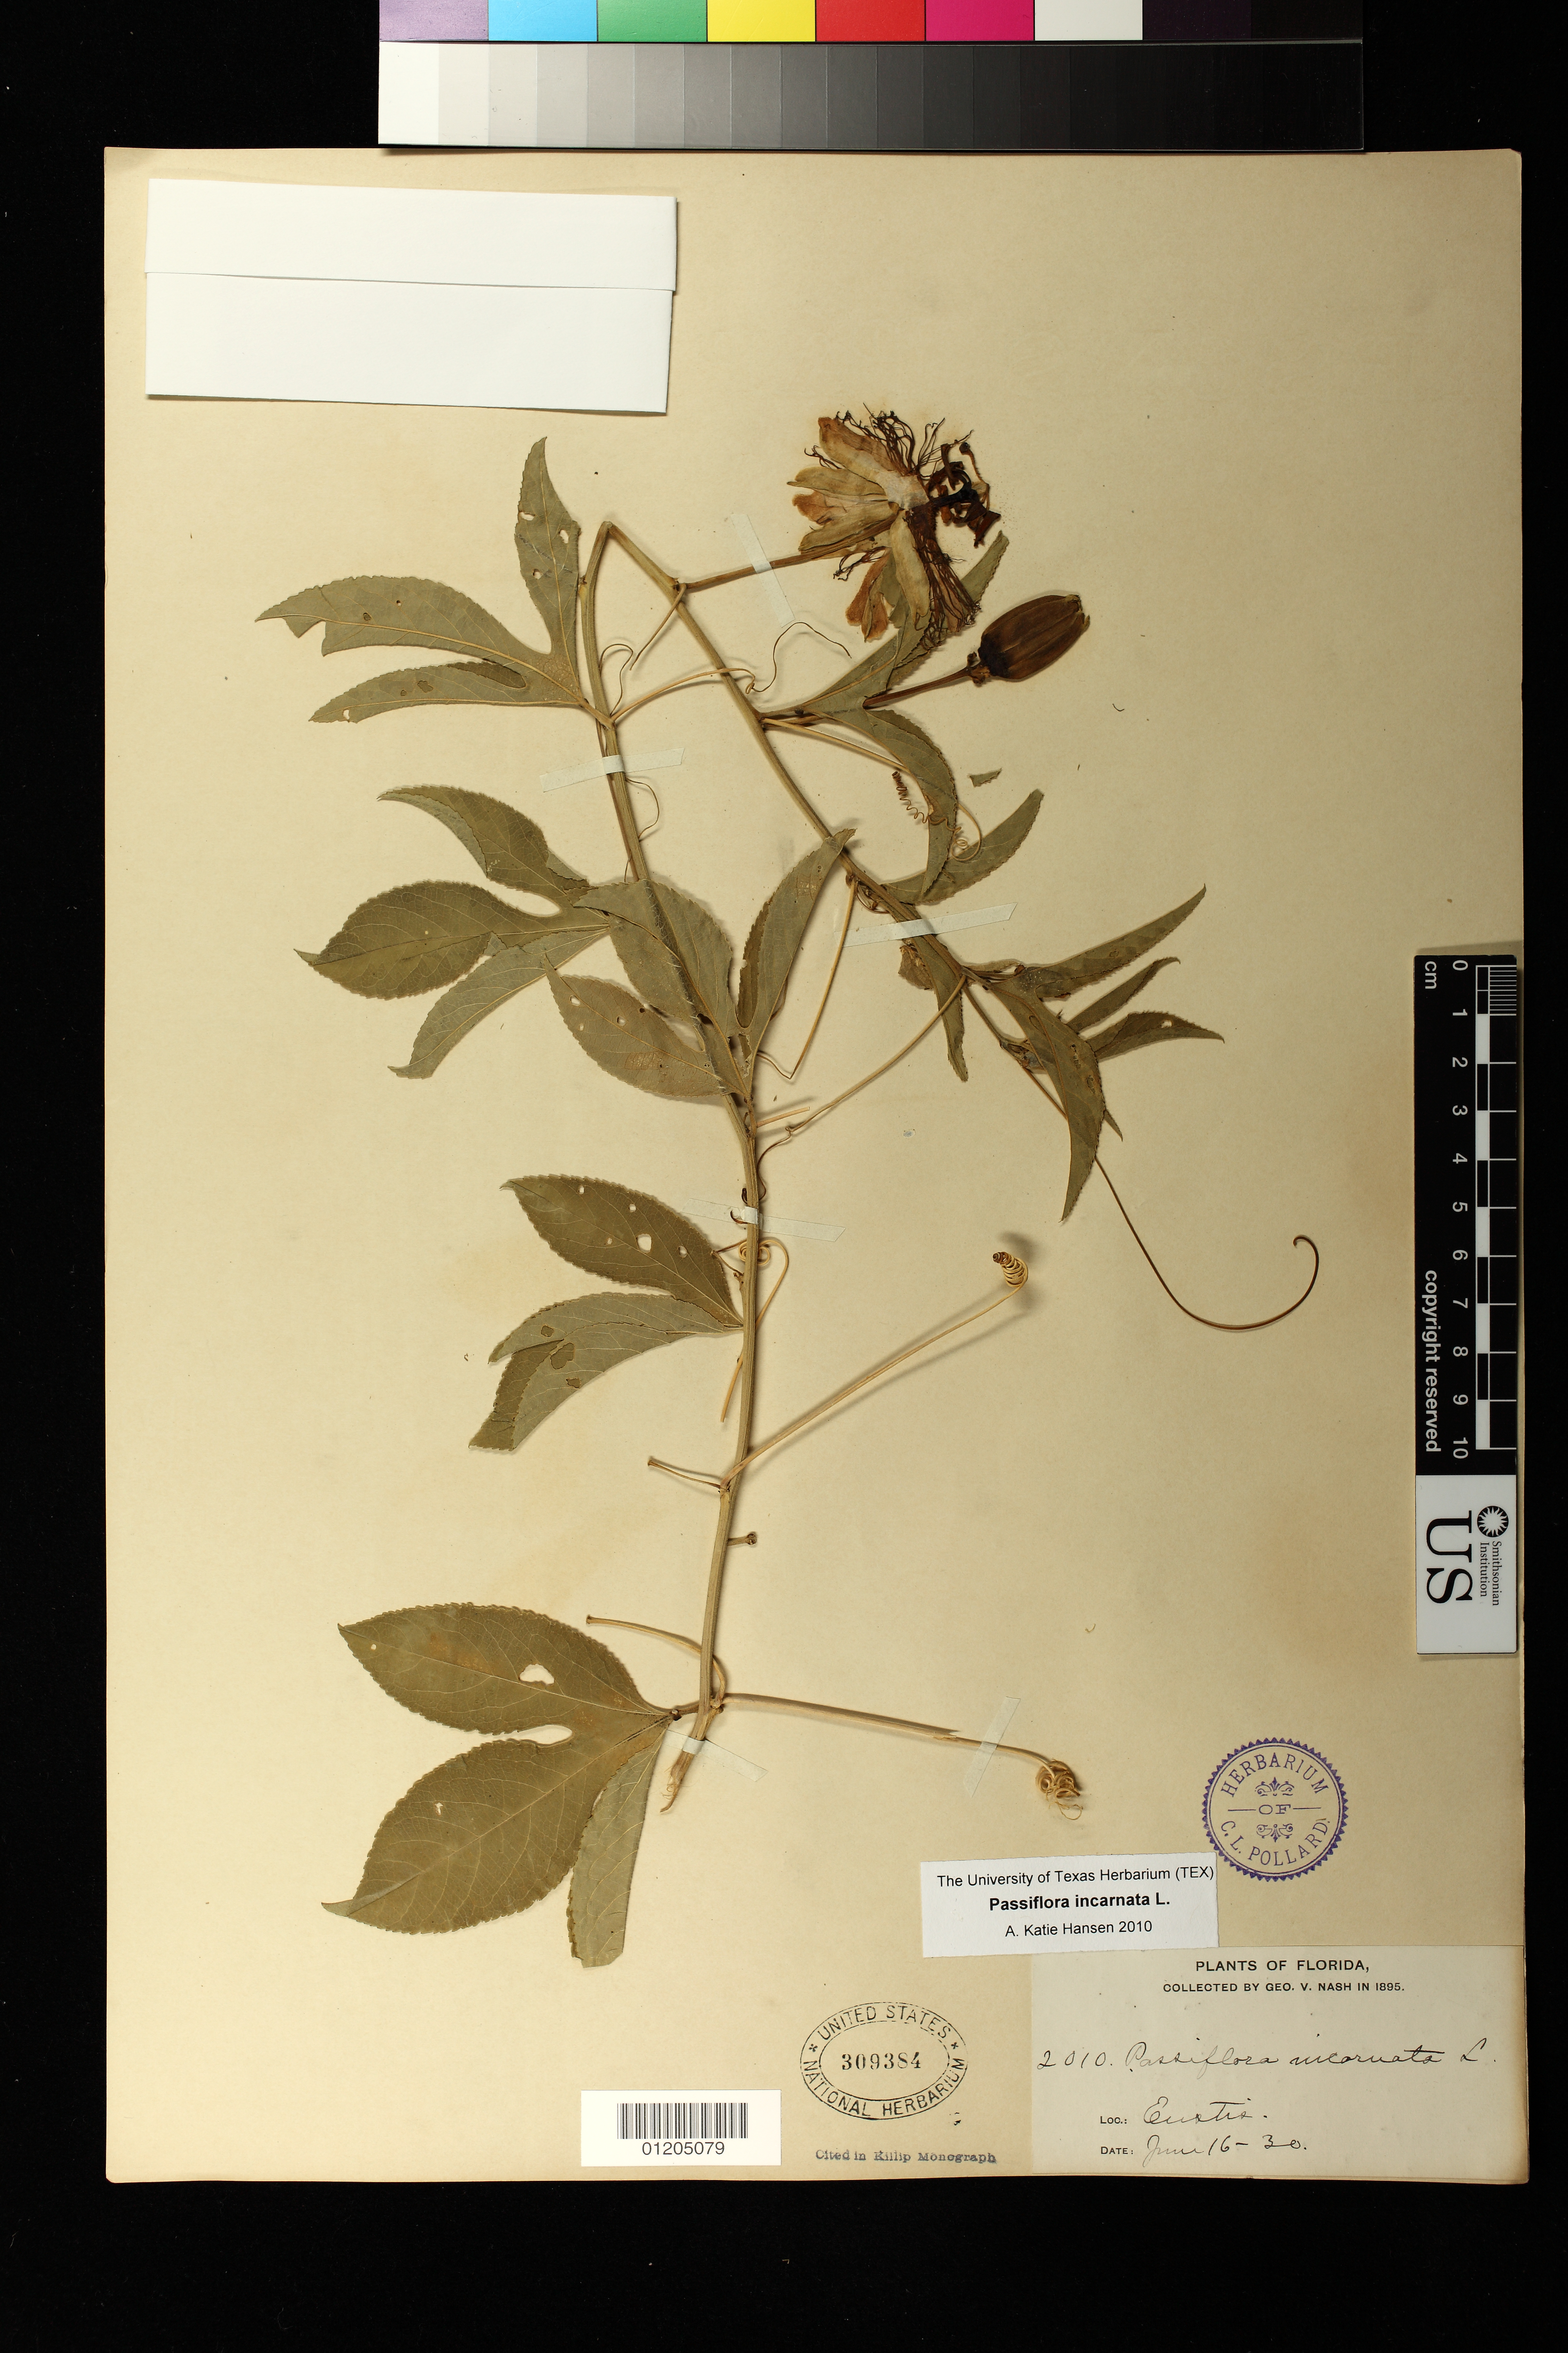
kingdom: Plantae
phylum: Tracheophyta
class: Magnoliopsida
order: Malpighiales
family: Passifloraceae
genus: Passiflora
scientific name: Passiflora incarnata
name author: L.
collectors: G. V. Nash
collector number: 2010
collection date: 1895-06-16/1895-06-30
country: United States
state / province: Florida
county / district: Lake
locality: Eustis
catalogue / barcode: US 309384